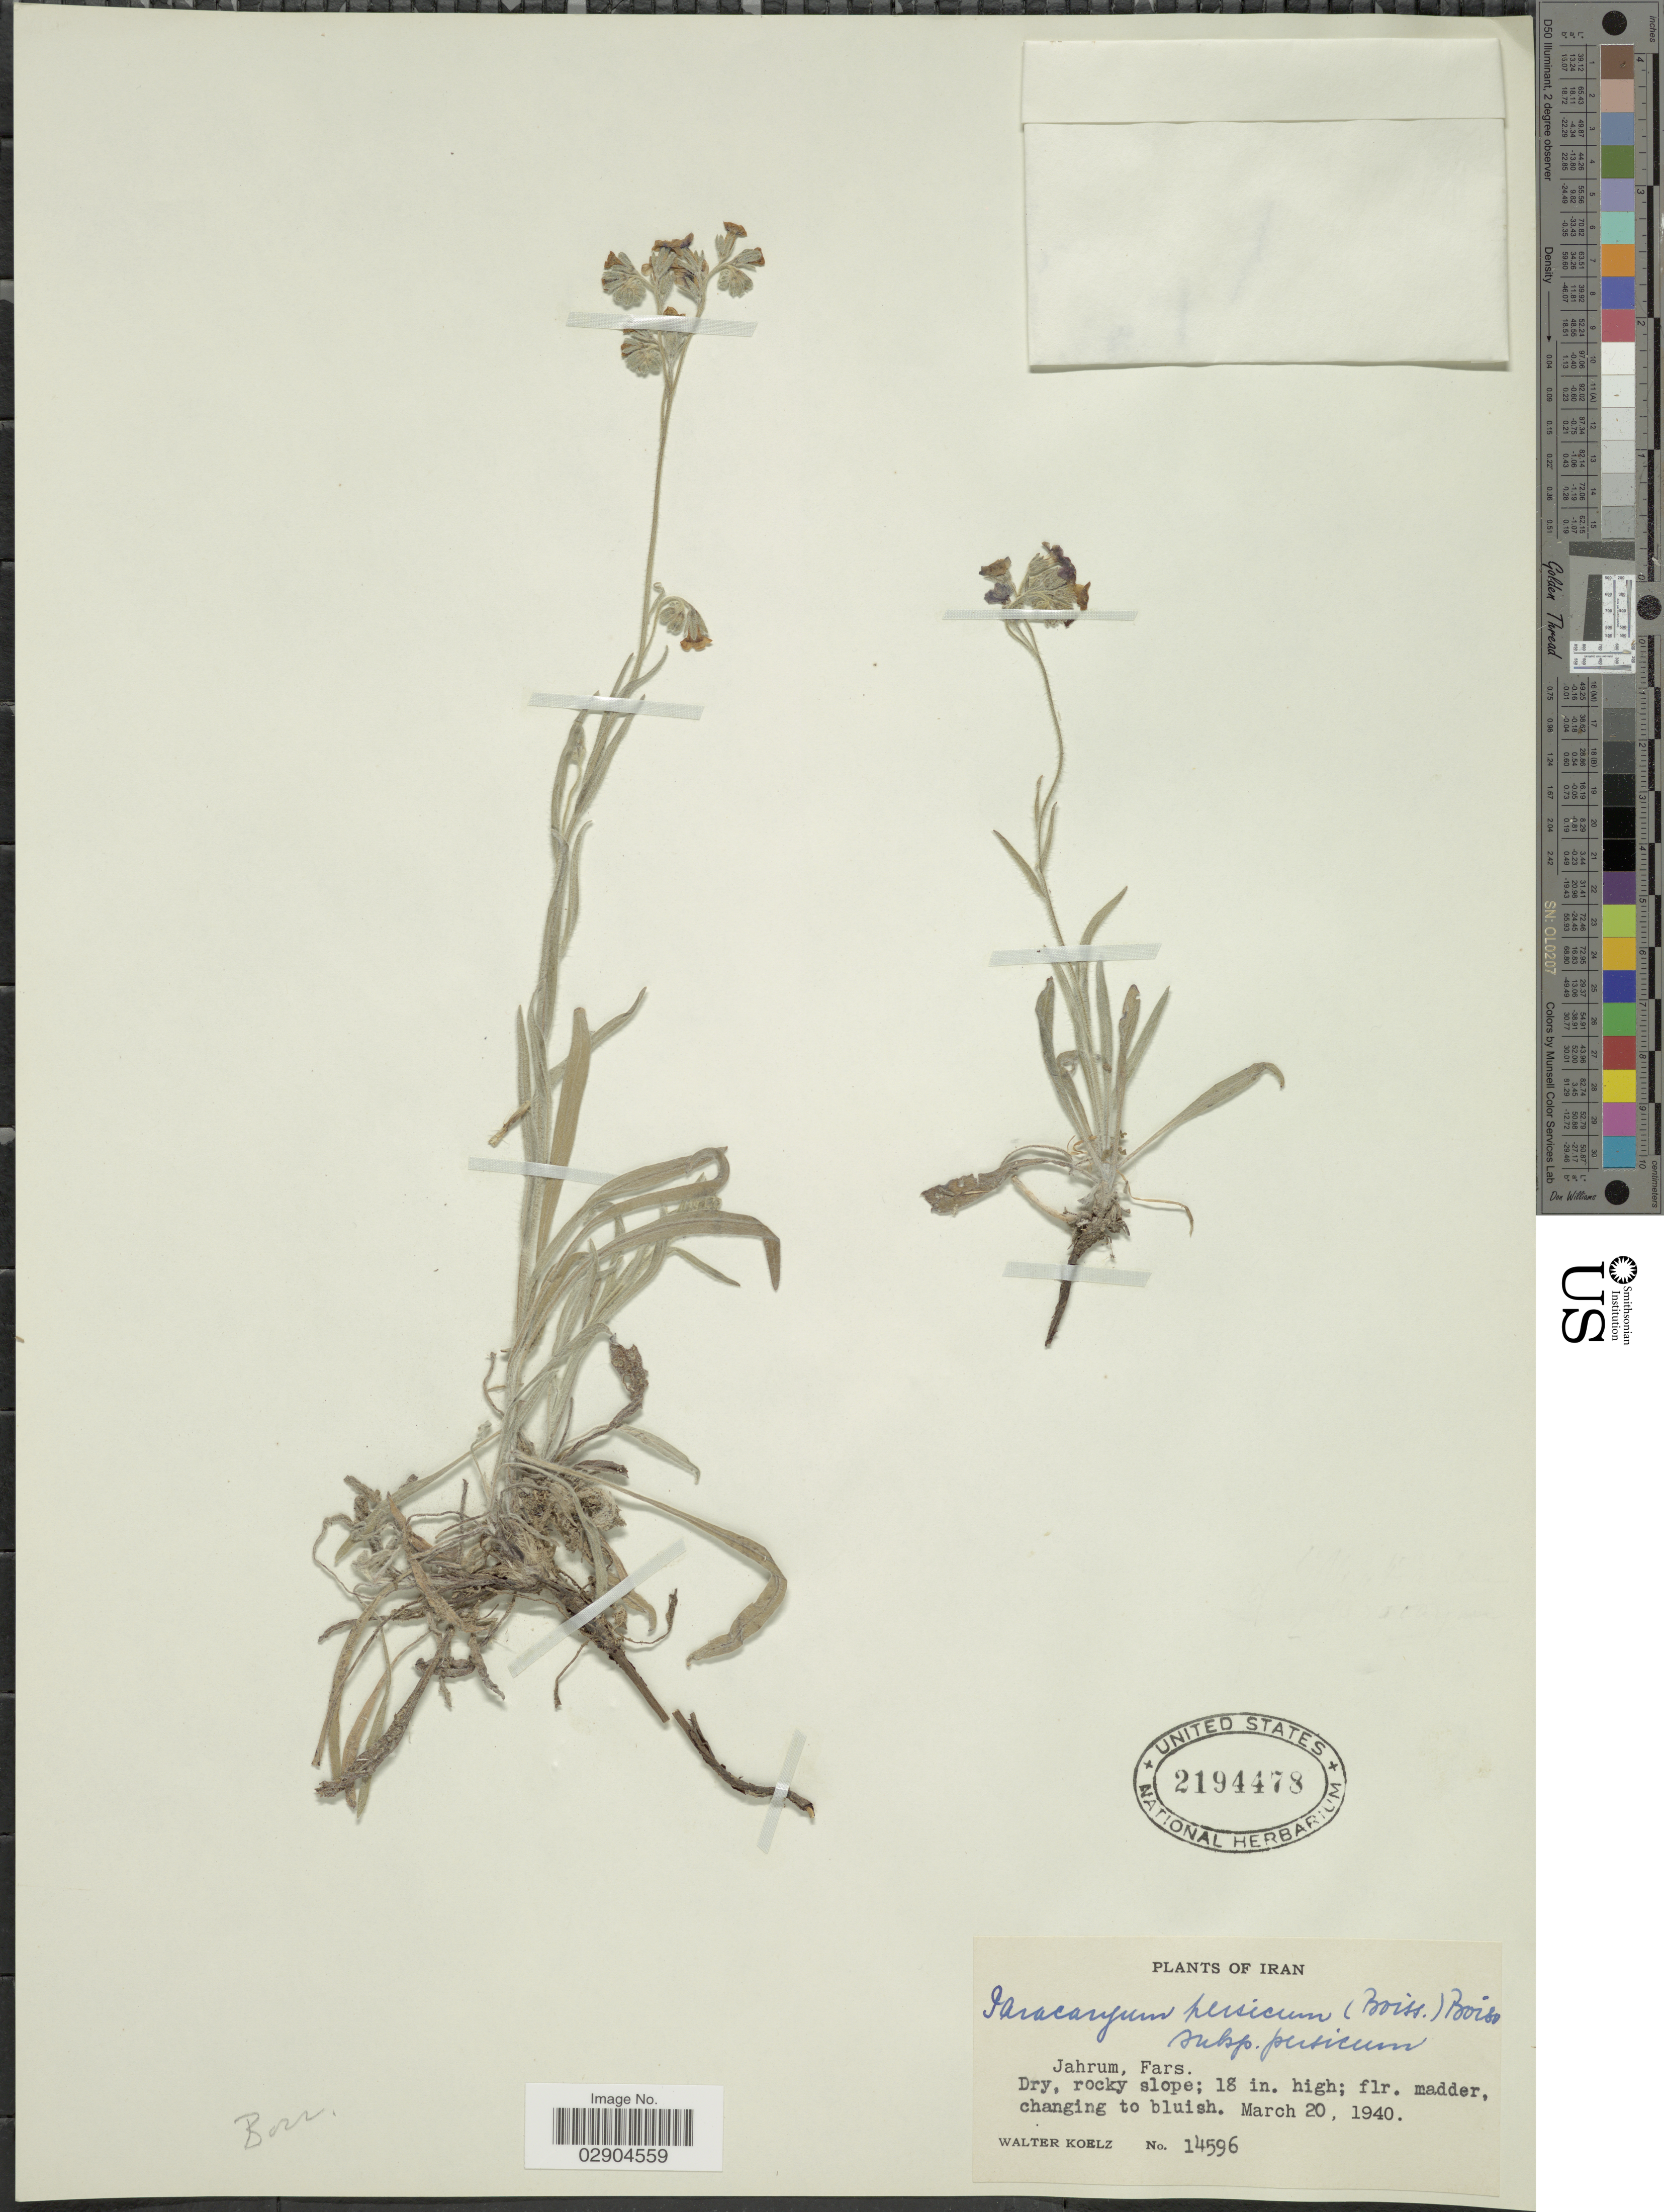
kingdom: Plantae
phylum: Tracheophyta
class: Magnoliopsida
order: Boraginales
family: Boraginaceae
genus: Paracaryum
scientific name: Paracaryum persicum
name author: Boiss.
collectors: W. N. Koelz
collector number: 14596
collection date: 1940-03-20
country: Iran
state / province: Fars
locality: Jahrum, Fars.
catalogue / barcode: US 2194478